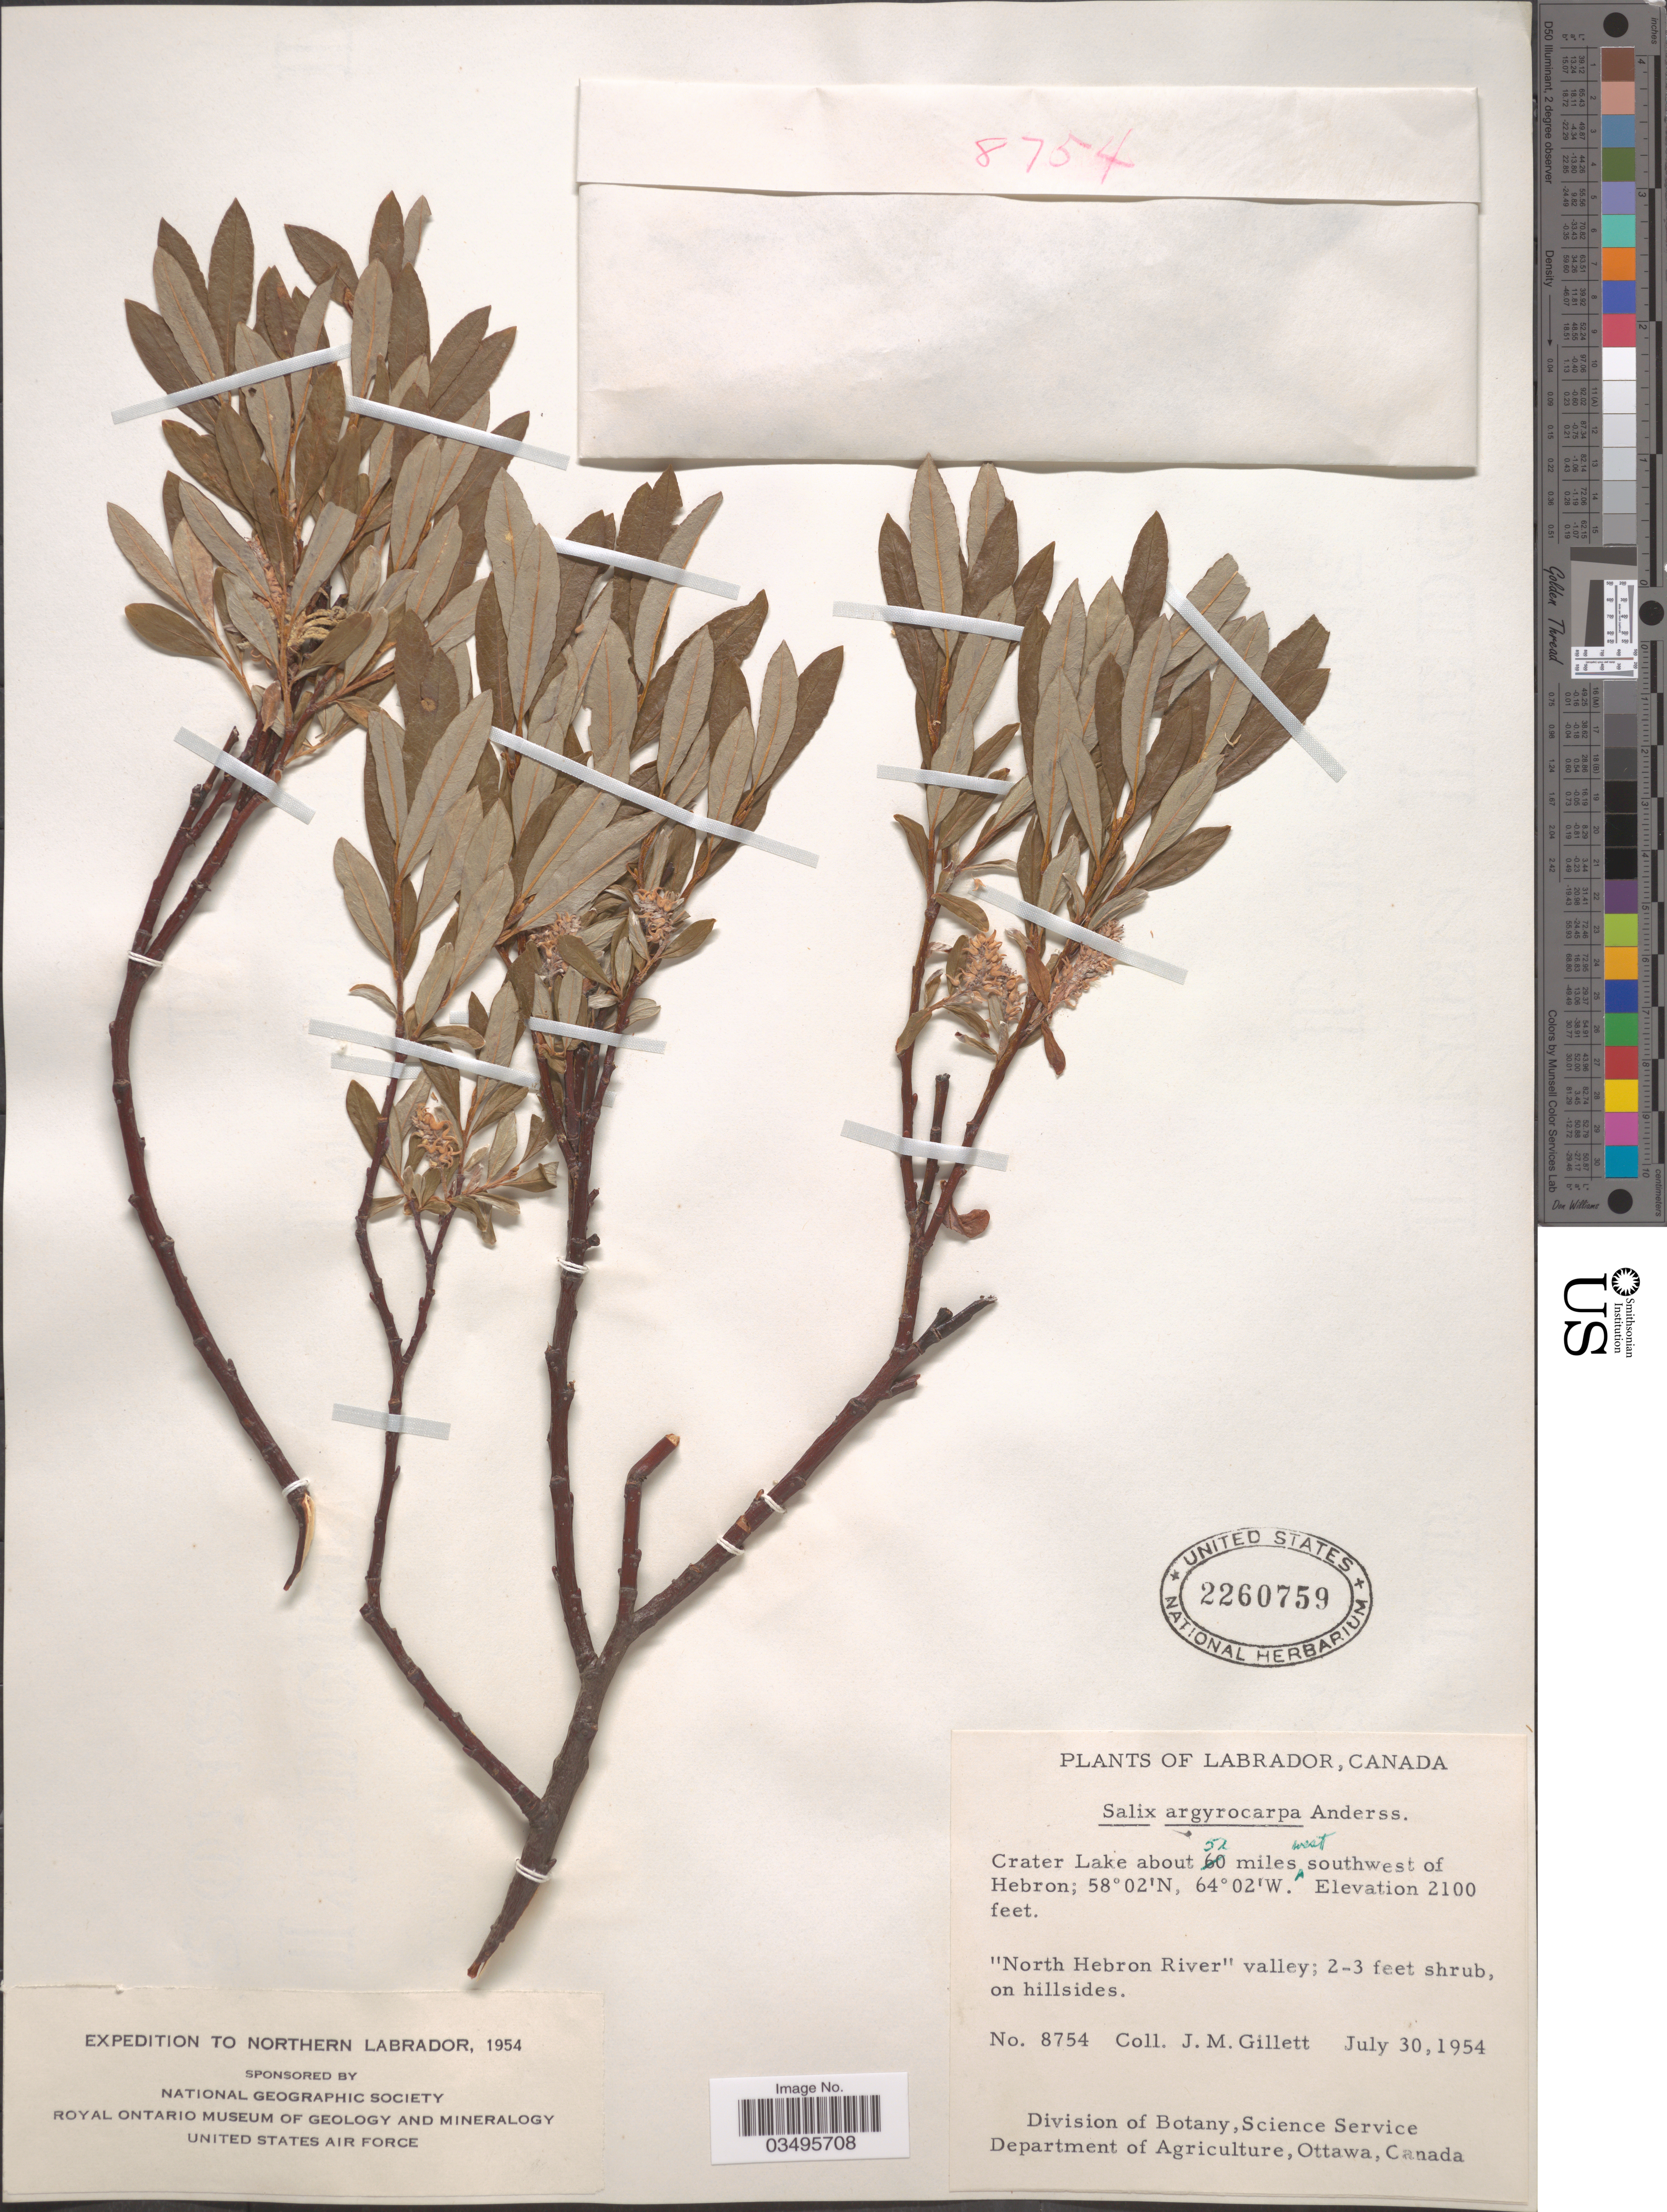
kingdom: Plantae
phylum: Tracheophyta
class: Magnoliopsida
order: Malpighiales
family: Salicaceae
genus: Salix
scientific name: Salix argyrocarpa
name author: L. Andersson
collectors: J. M. Gillett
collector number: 8754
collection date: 1954-07-30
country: Canada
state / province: Newfoundland and Labrador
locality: Northern Labrador. Crater Lake about 52 miles west southwest of Hebron. "North Hebron River" valley.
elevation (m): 640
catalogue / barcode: US 2260759